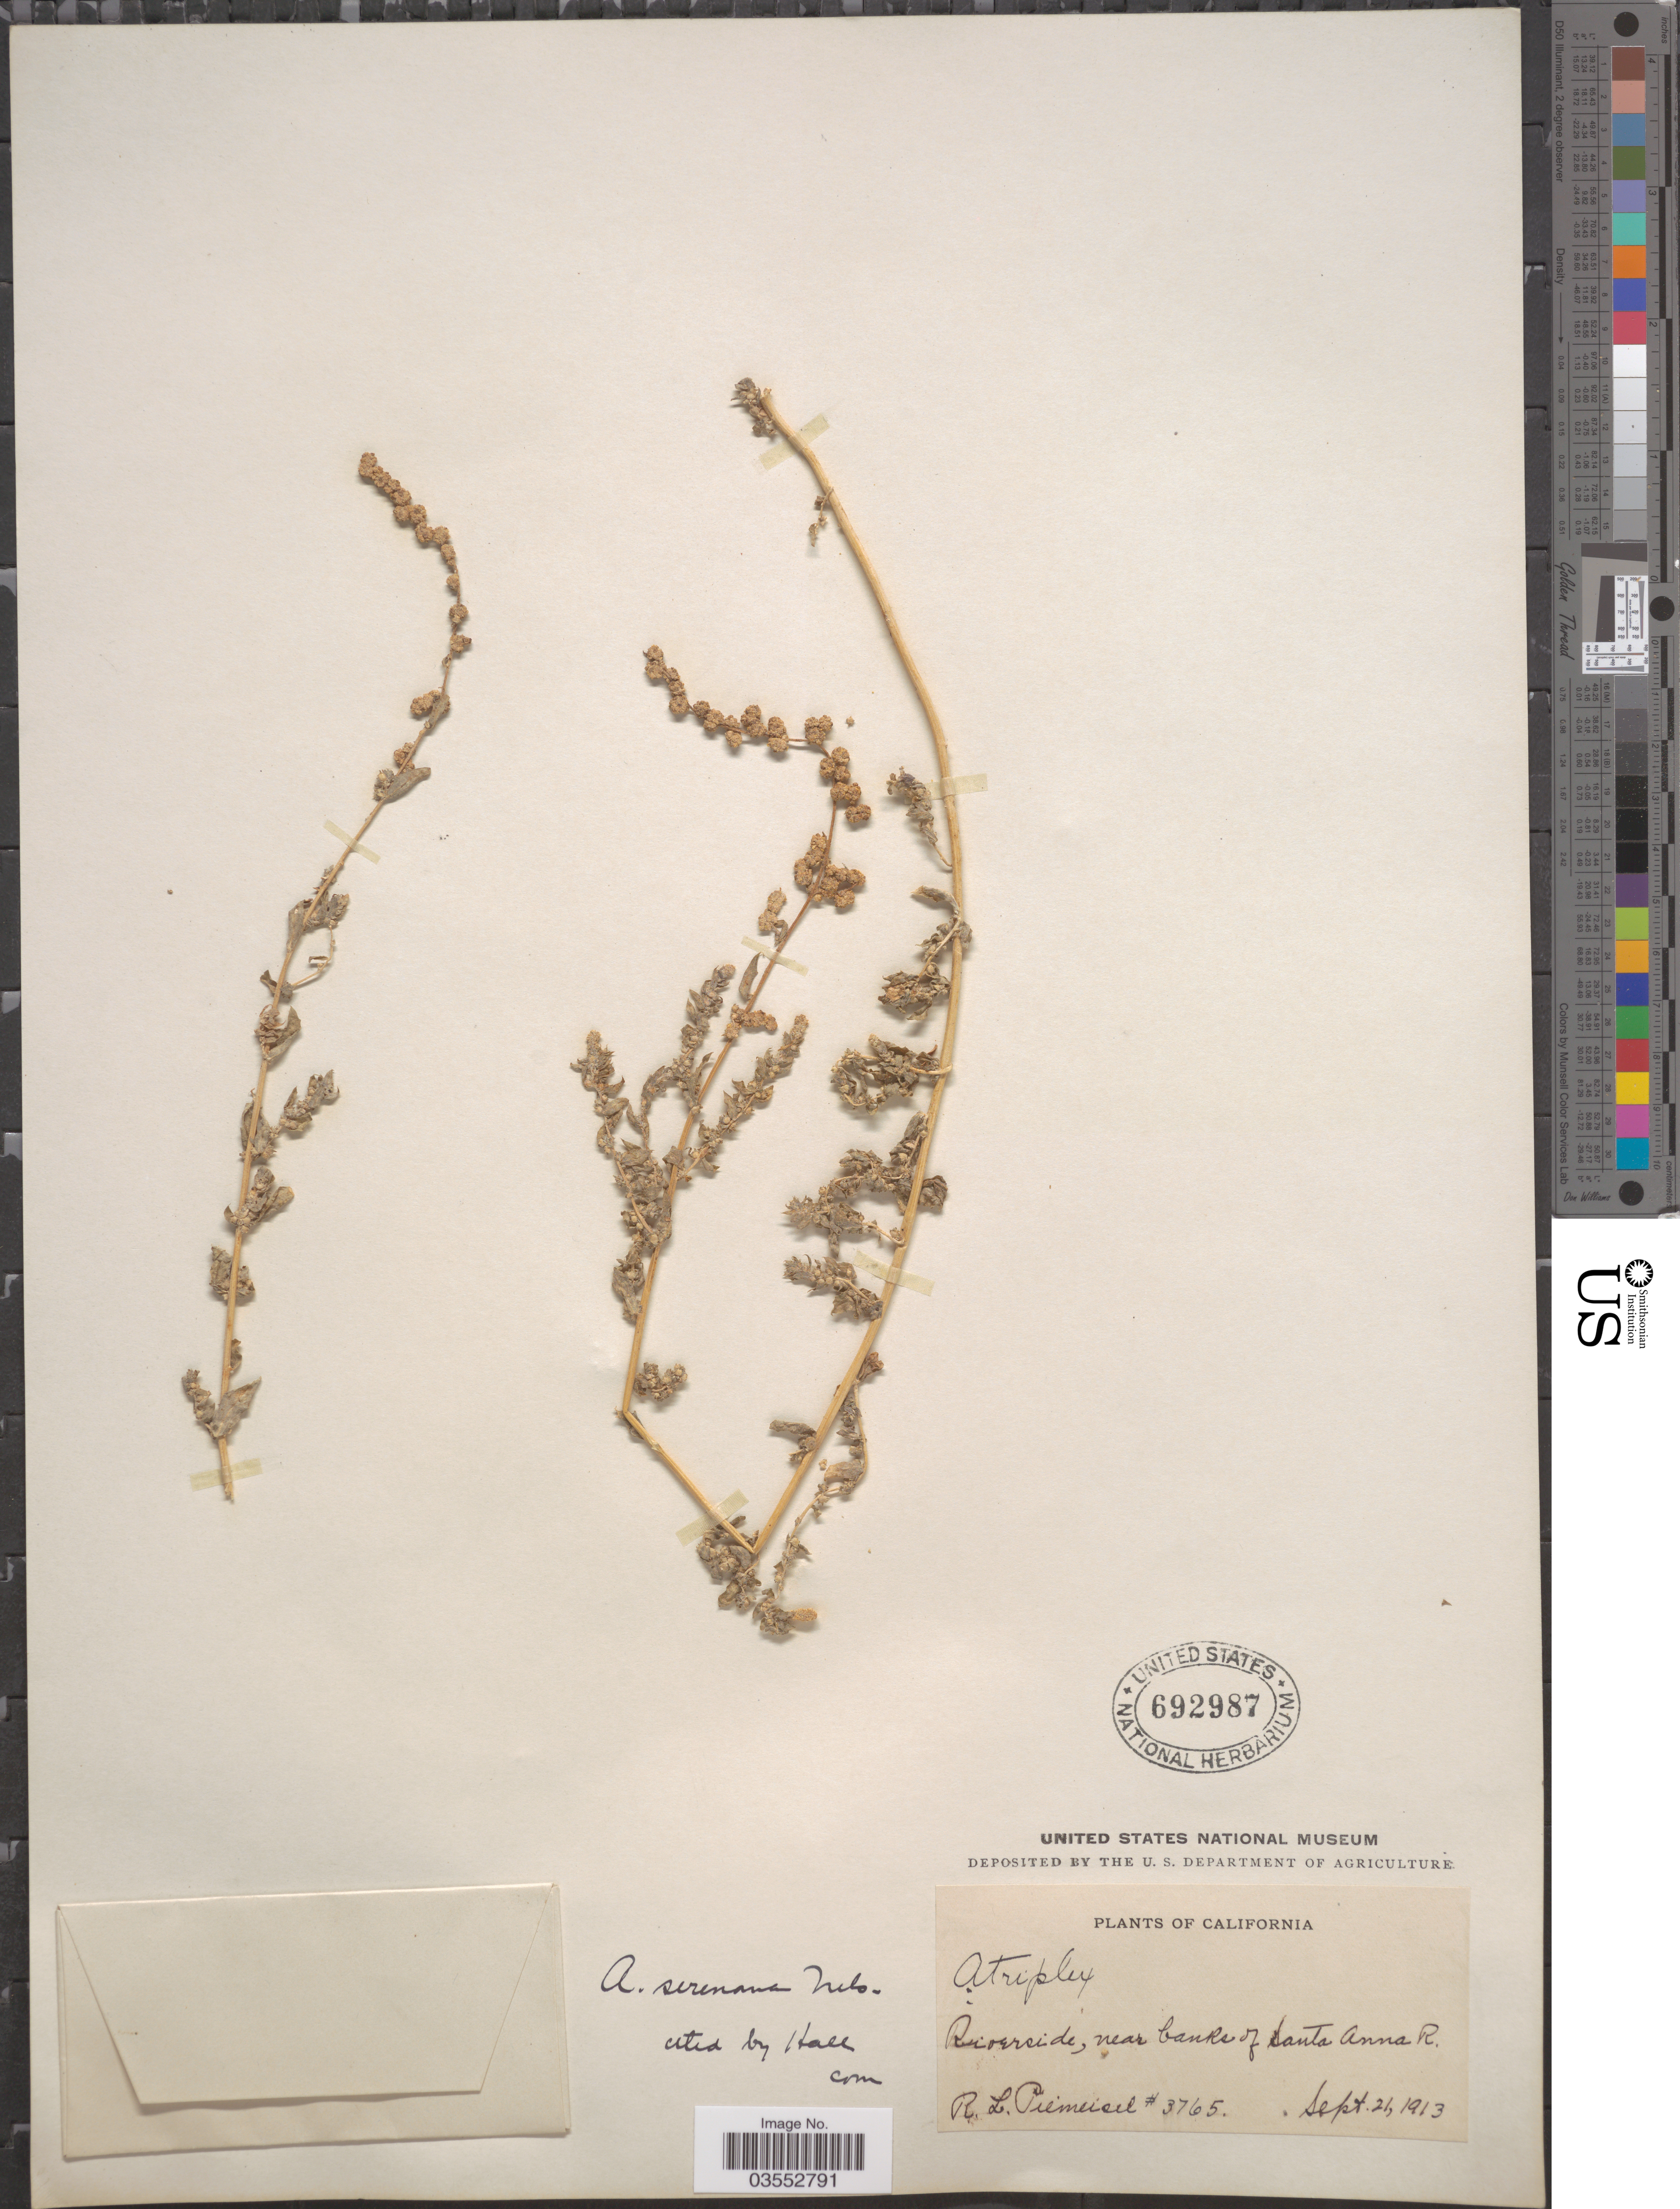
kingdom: Plantae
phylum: Tracheophyta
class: Magnoliopsida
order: Caryophyllales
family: Amaranthaceae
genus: Atriplex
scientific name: Atriplex serenana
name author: A. Nelson ex Abrams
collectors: R. L. Piemeisel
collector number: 3765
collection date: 1913-09-21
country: United States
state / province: California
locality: Near banks of Santa Anna R.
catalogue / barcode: US 692987